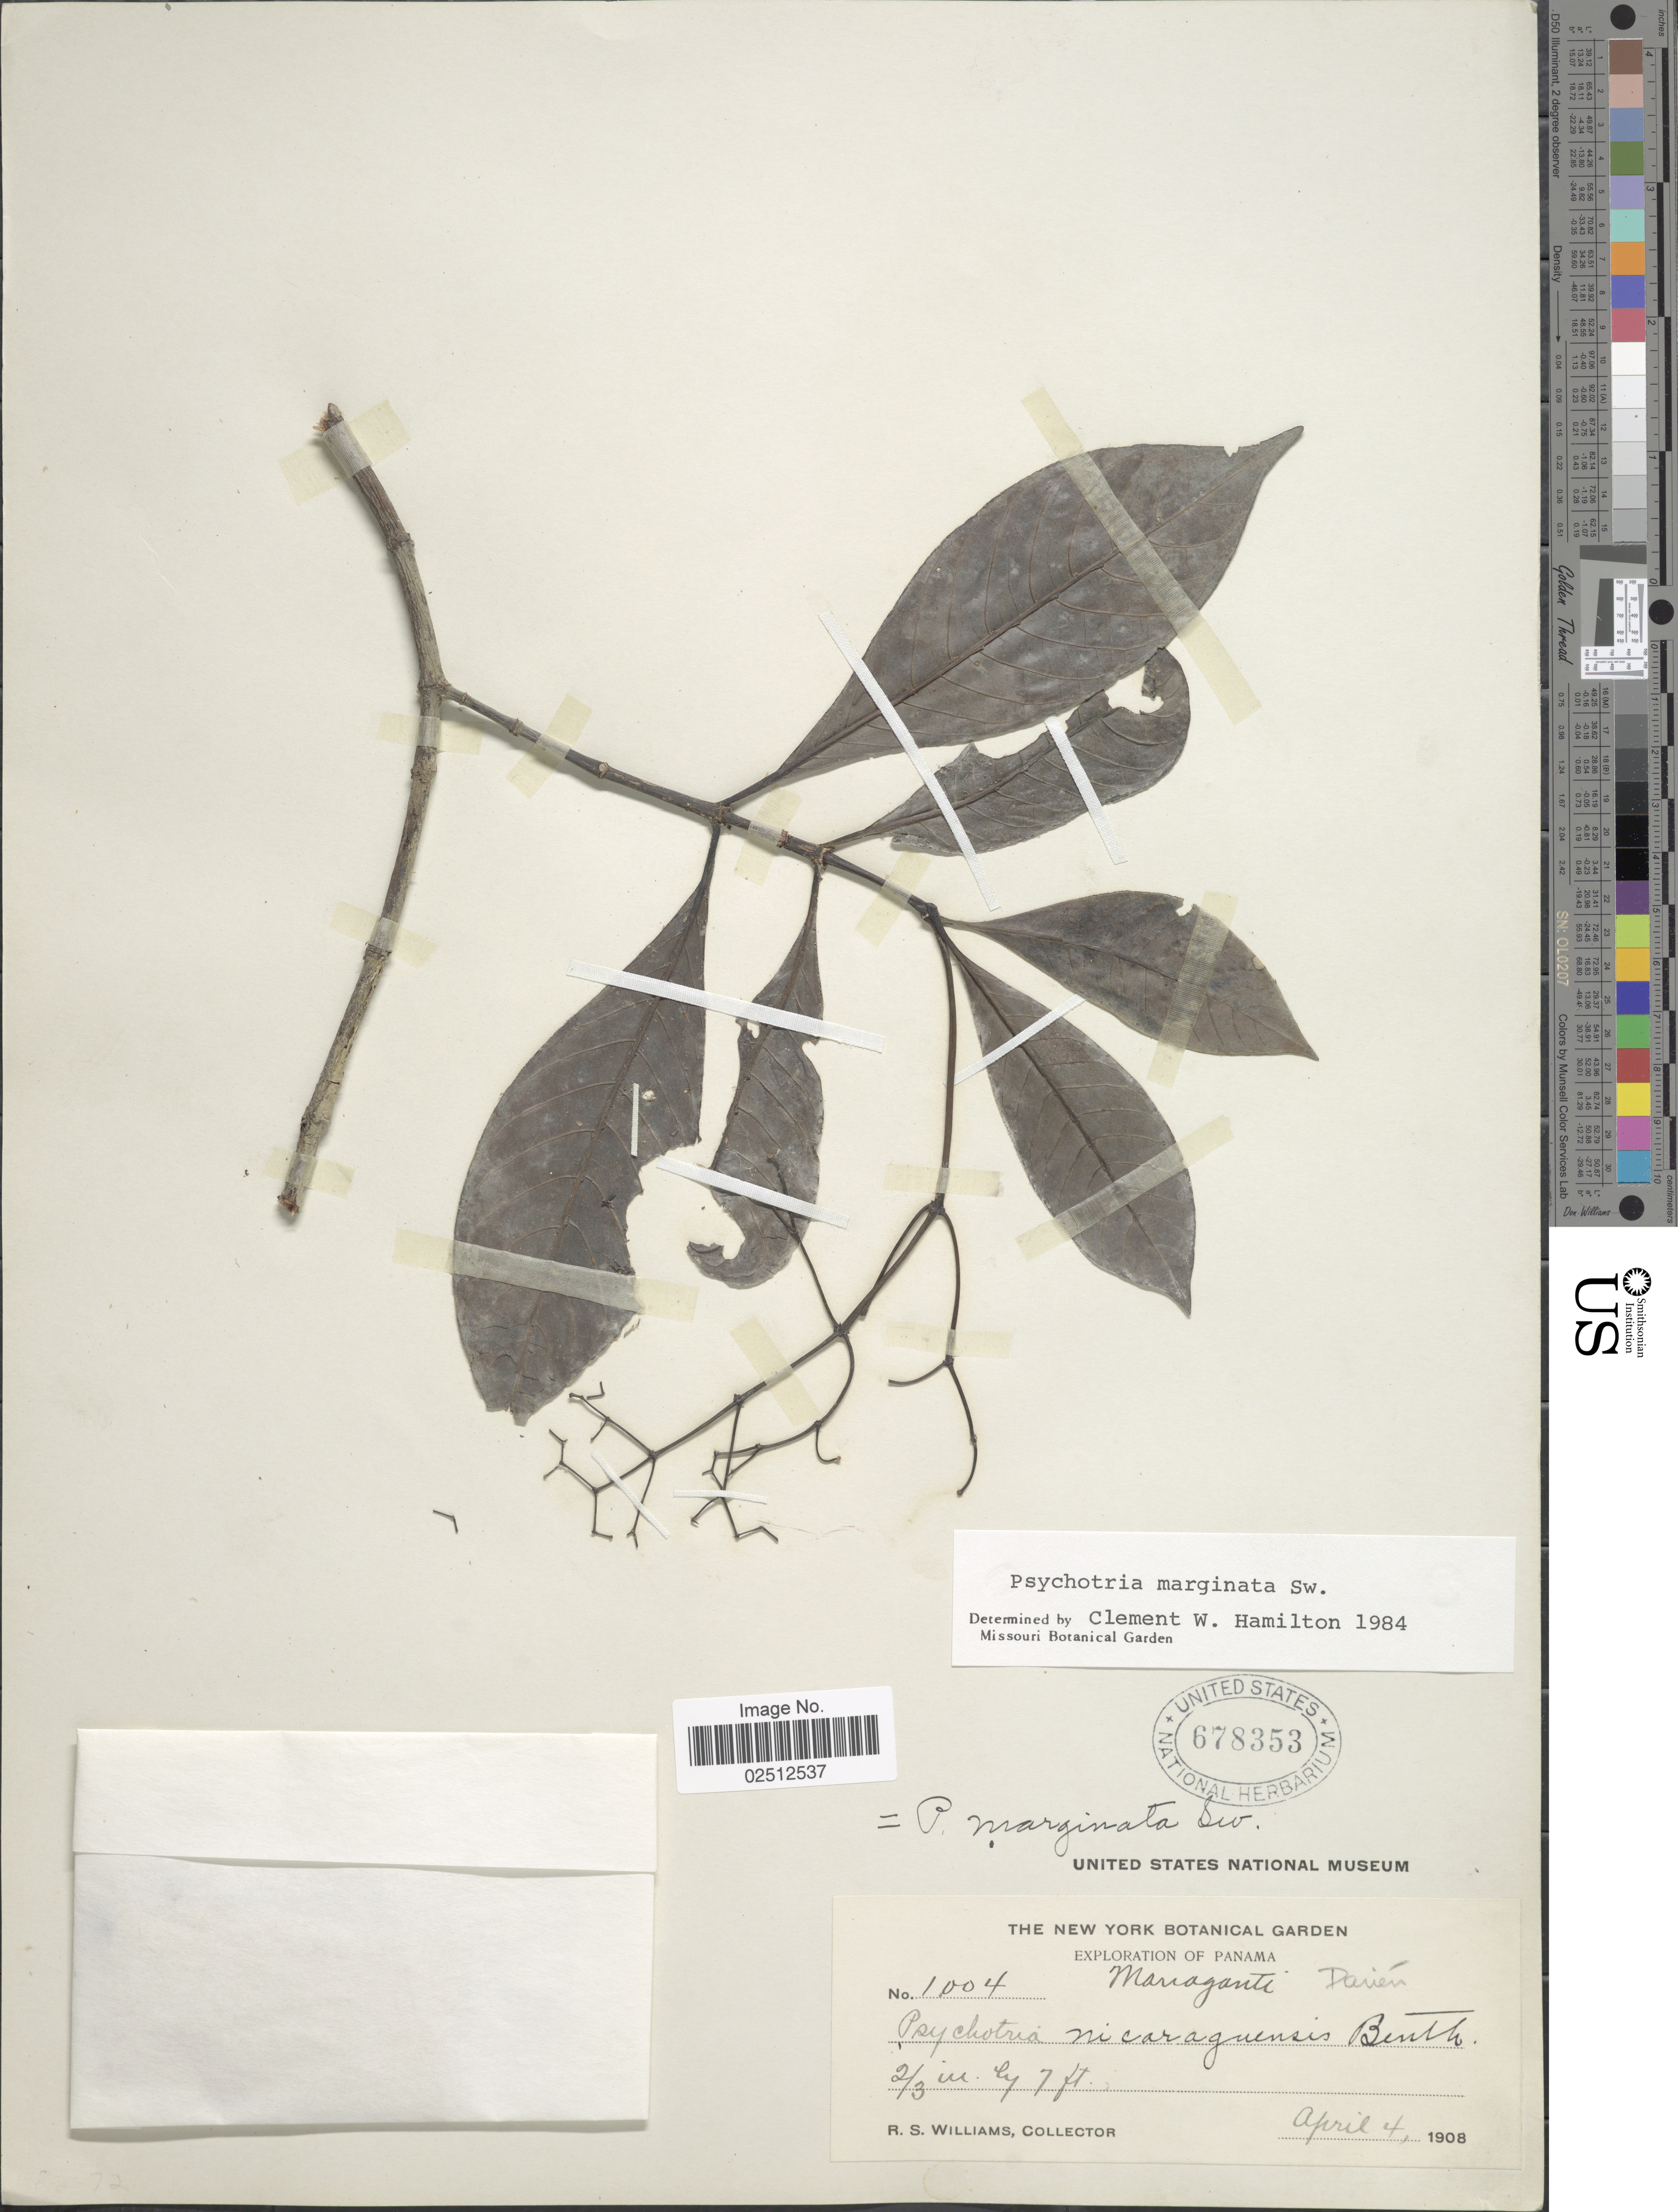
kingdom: Plantae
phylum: Tracheophyta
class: Magnoliopsida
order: Gentianales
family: Rubiaceae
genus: Psychotria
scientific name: Psychotria marginata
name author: Sw.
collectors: R. S. Williams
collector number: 1004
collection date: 1908-04-04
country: Panama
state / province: Darién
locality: Marraganti, Darien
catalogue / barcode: US 678353